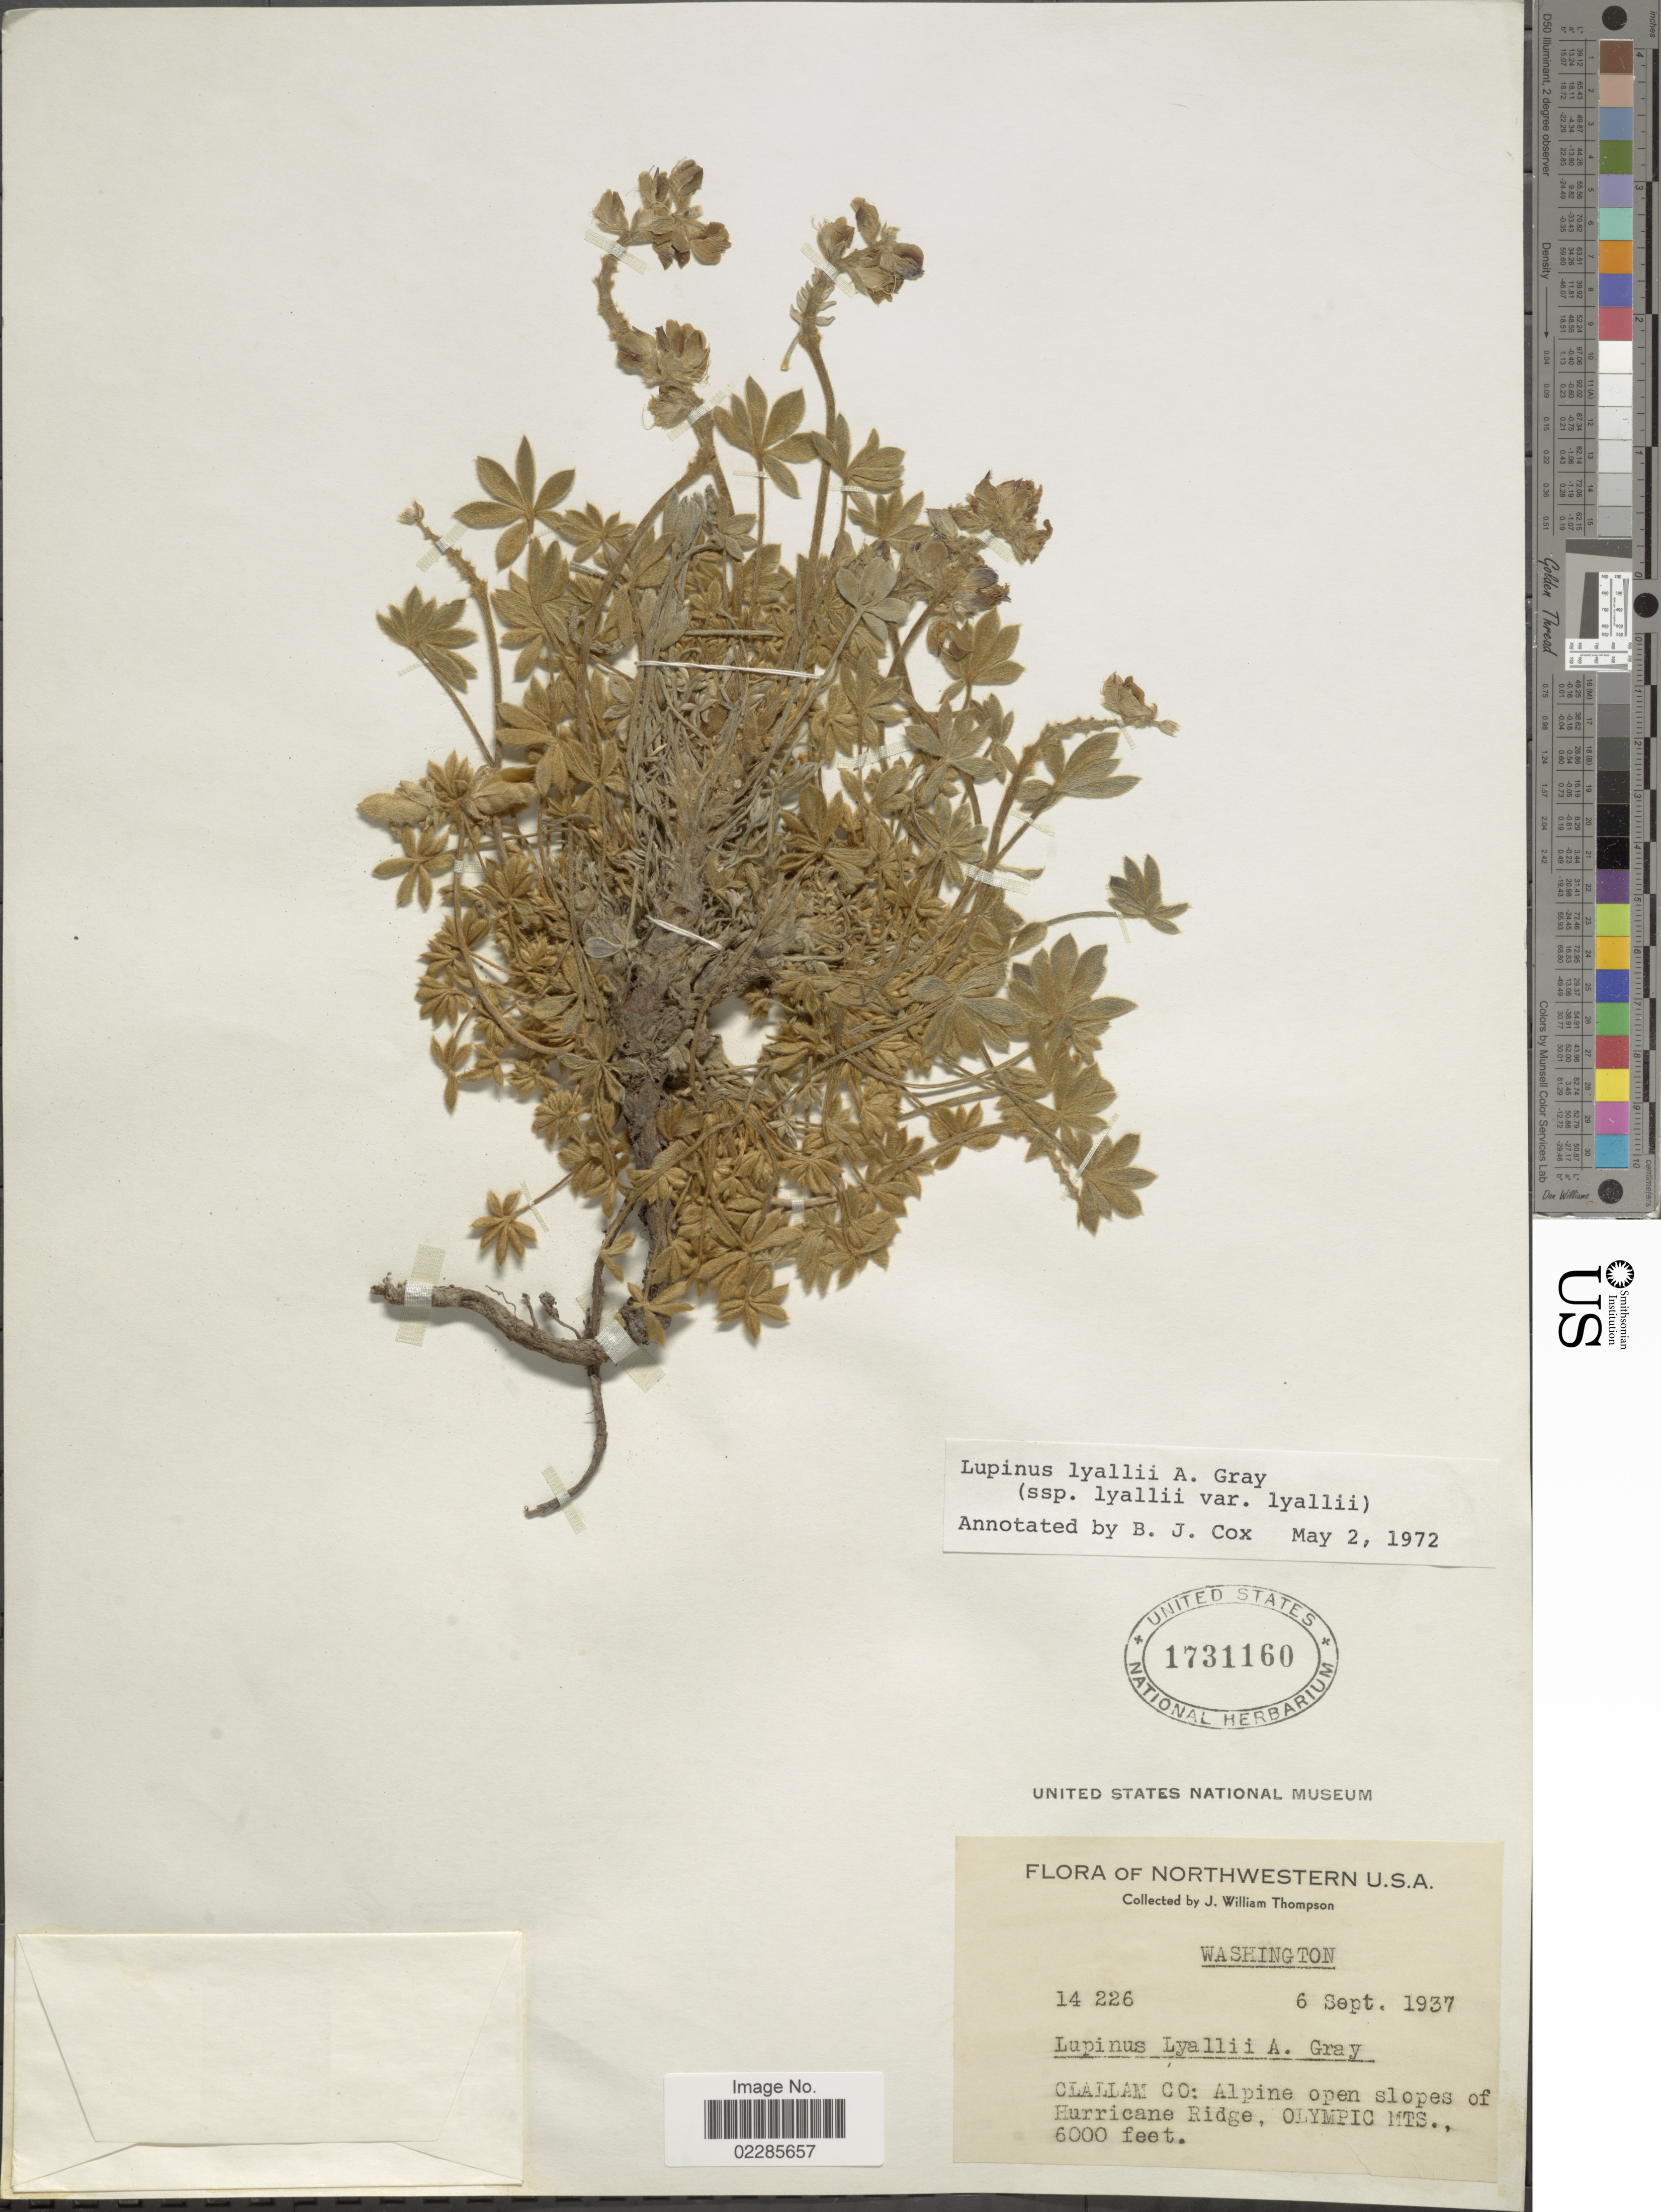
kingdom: Plantae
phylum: Tracheophyta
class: Magnoliopsida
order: Fabales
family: Fabaceae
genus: Lupinus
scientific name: Lupinus lyallii subsp. lyallii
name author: A. Gray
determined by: Cox, B. J.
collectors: J. W. Thompson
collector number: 14226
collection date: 1937-09-06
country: United States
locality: Northwestern U.S.A. Clallam Co: Alpine ope slopes of Hurricane Ridge, Olympic Mts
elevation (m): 1829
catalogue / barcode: US 1731160